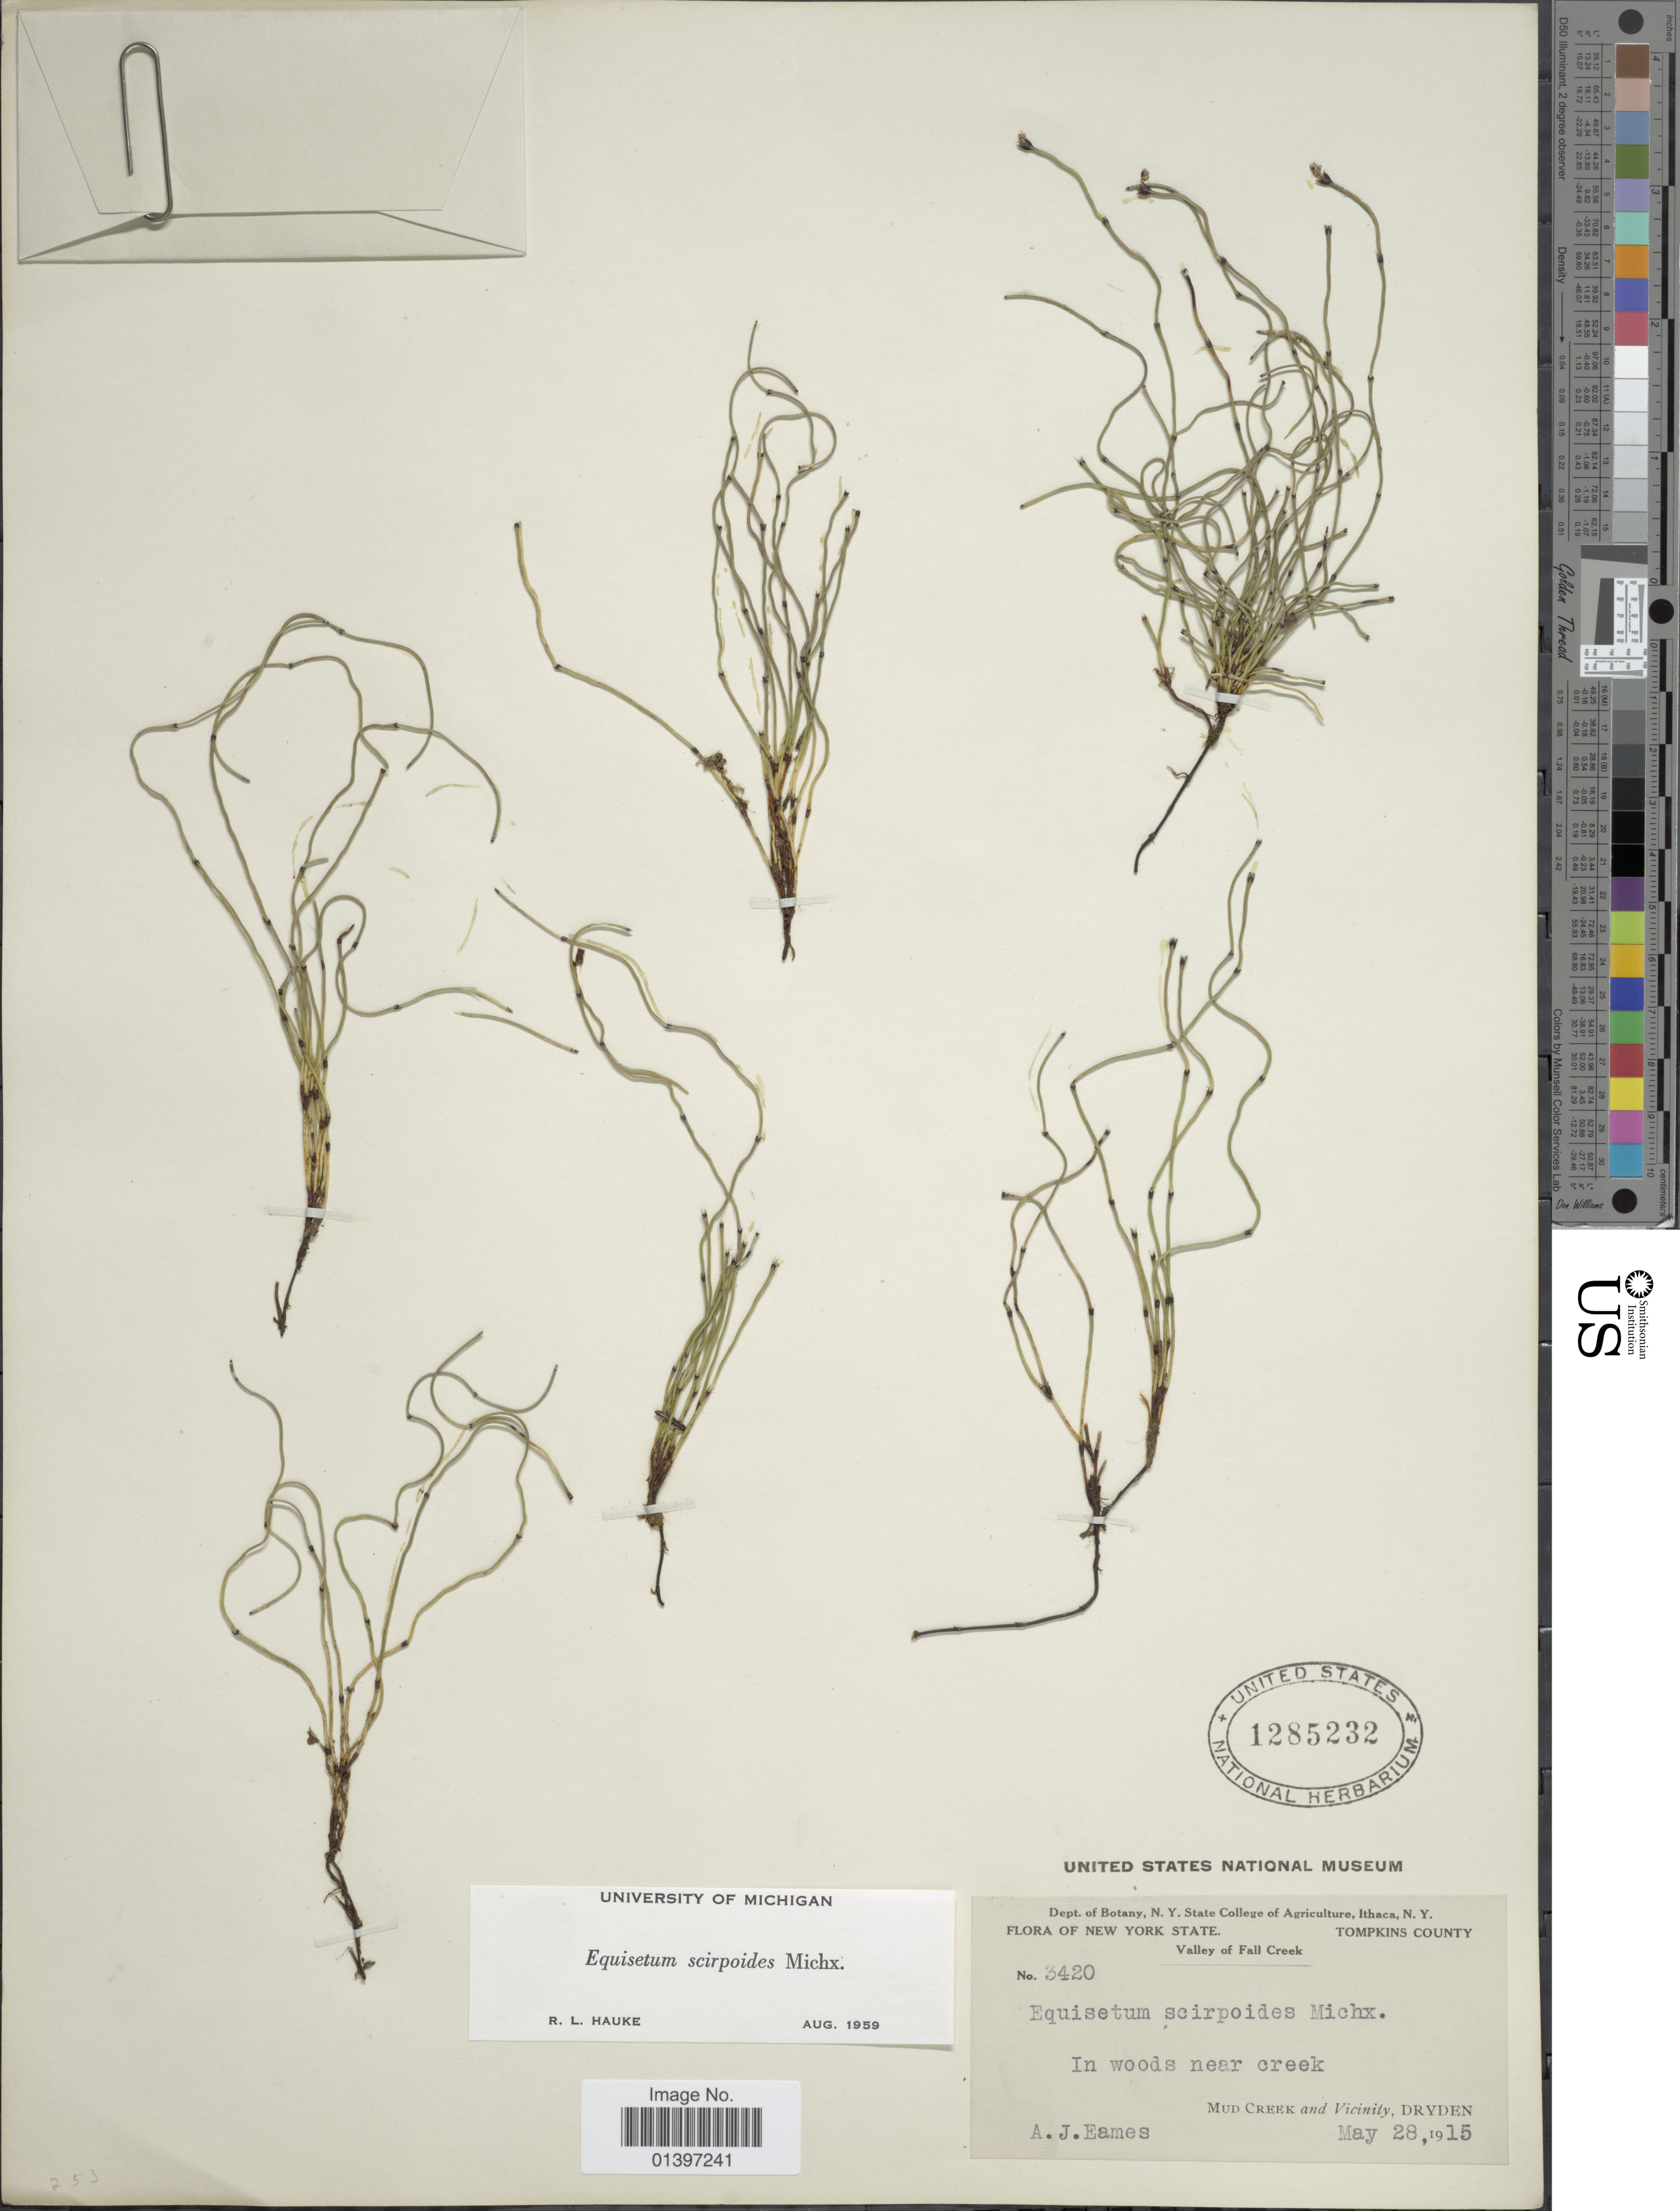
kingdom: Plantae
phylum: Tracheophyta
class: Polypodiopsida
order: Equisetales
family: Equisetaceae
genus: Equisetum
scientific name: Equisetum scirpoides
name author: Michx.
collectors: A. J. Eames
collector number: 3420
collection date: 1915-05-28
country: United States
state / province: New York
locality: Tompkins County, Valley of Fall Creek, in woods near creek, Mud Creek and Vicinity, Dryden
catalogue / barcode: US 1285232